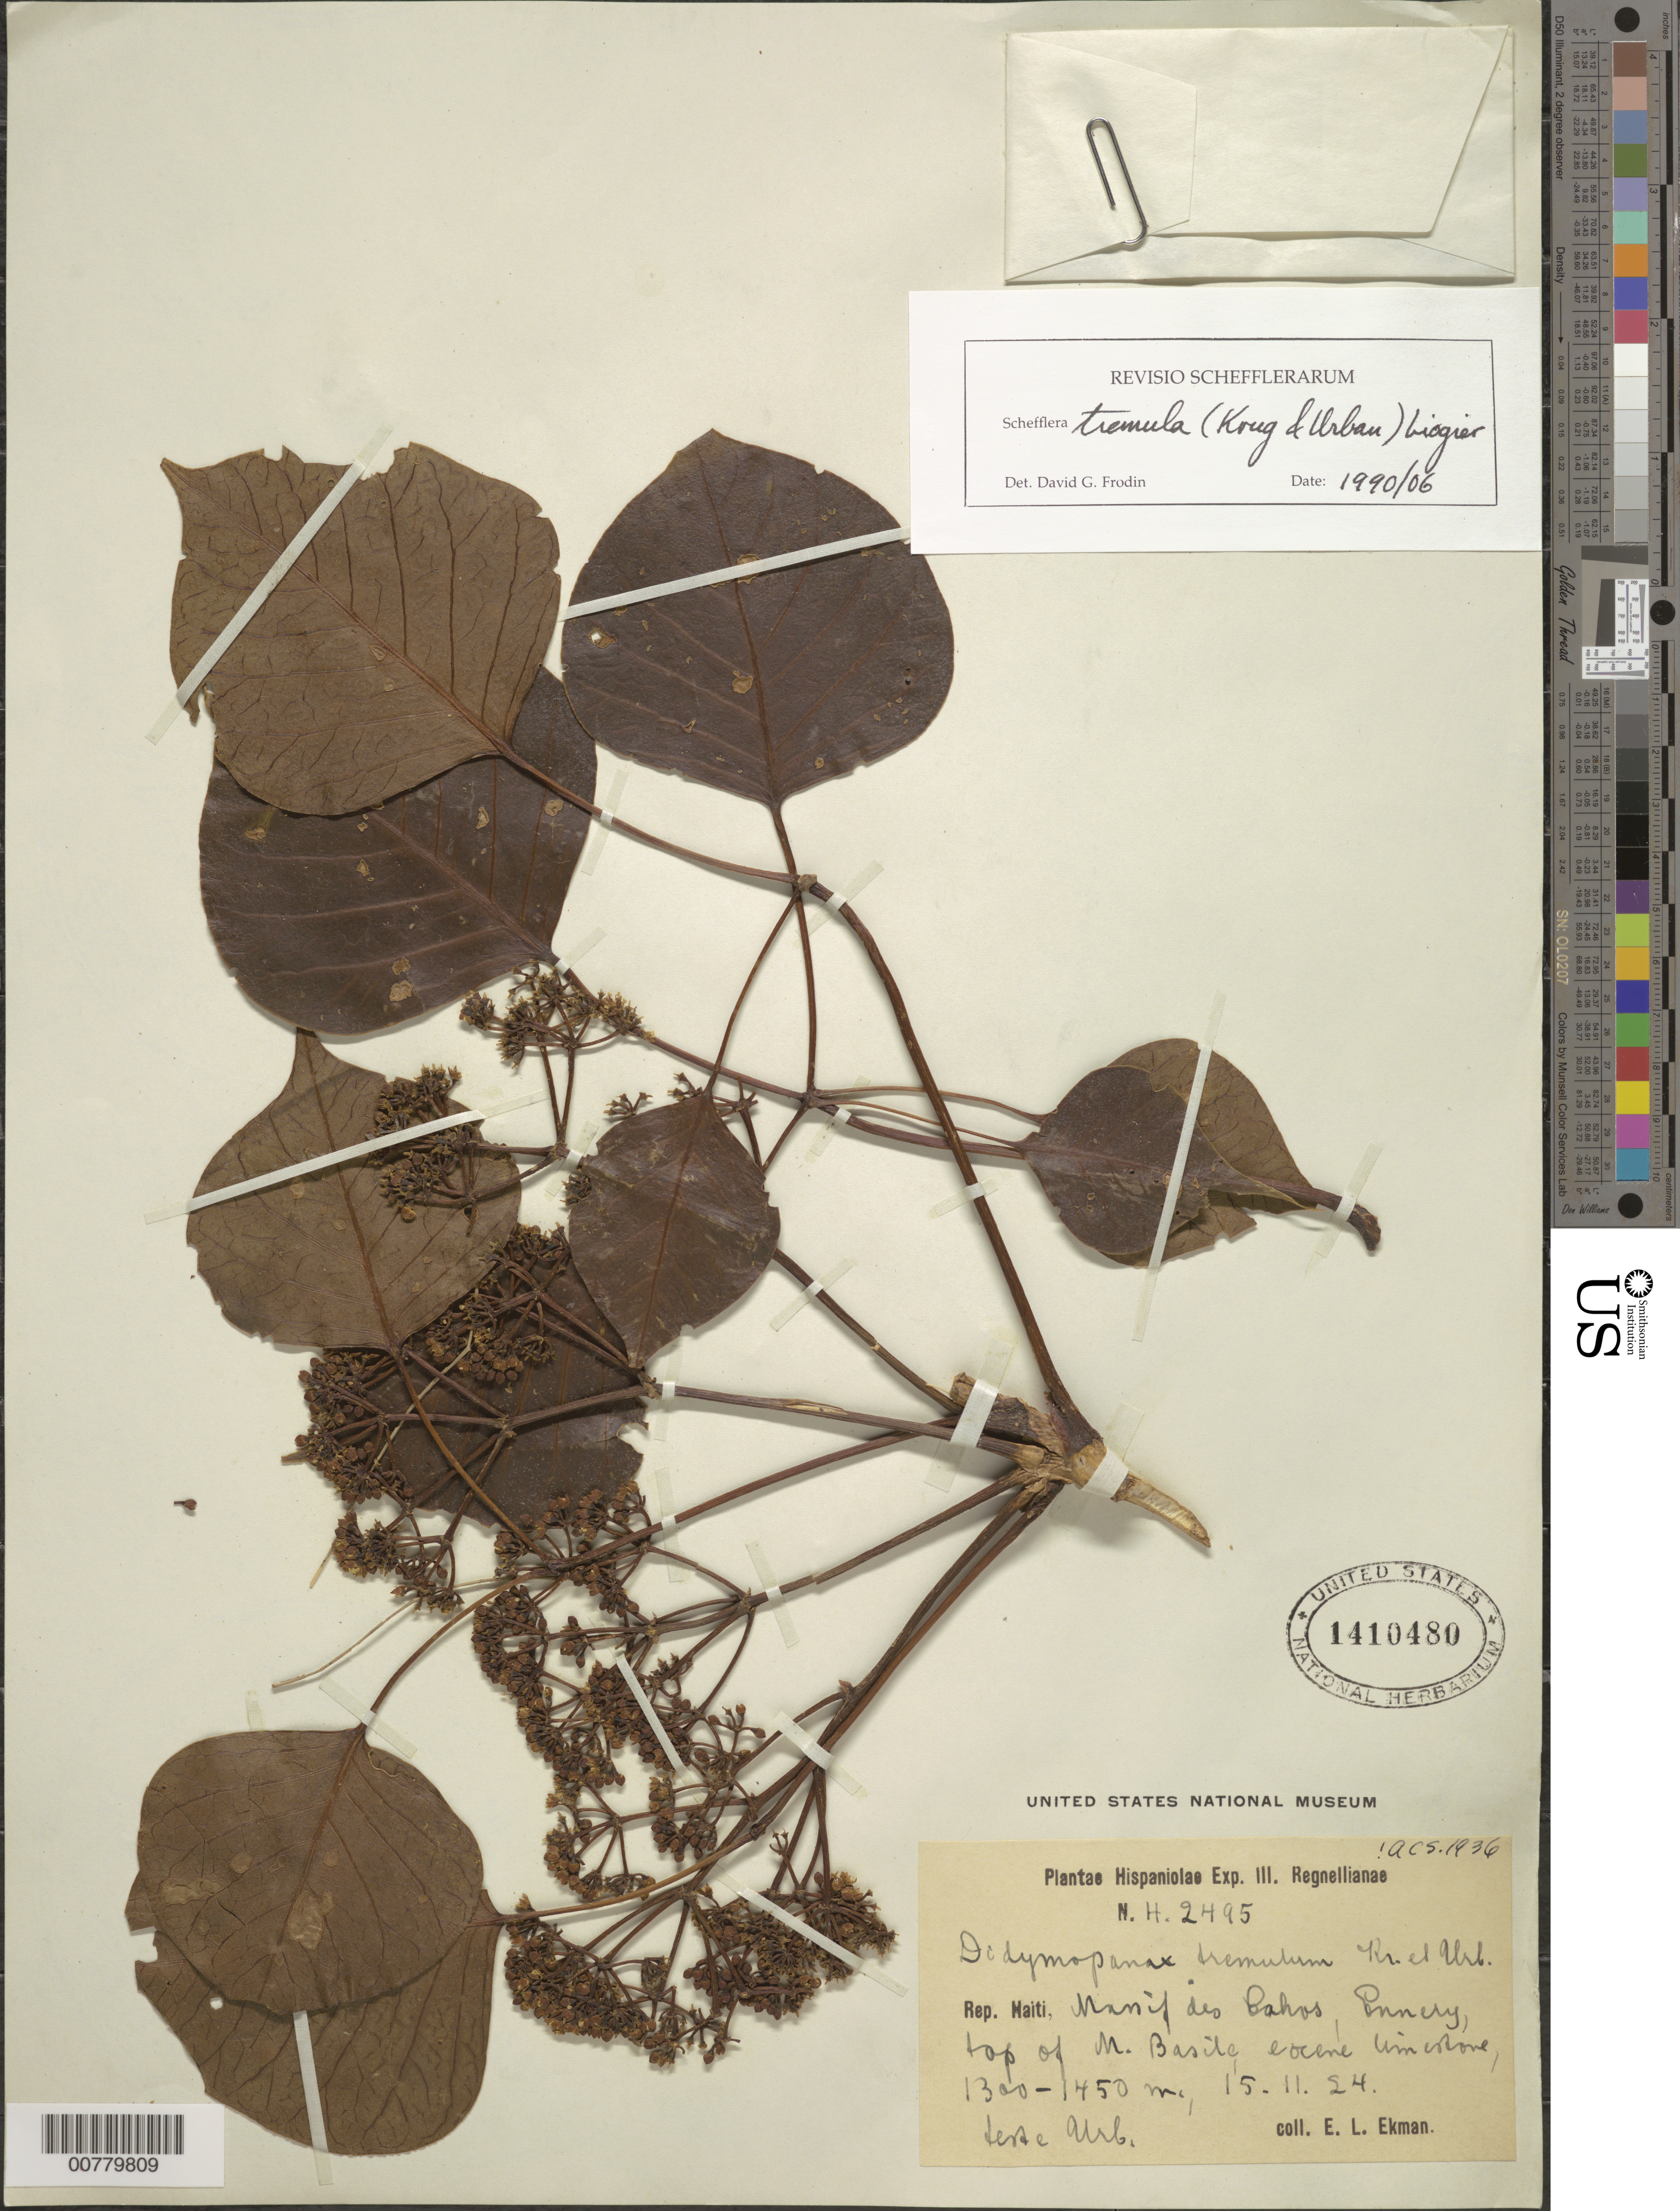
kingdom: Plantae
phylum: Tracheophyta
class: Magnoliopsida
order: Apiales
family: Araliaceae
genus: Schefflera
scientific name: Schefflera tremula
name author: (Krug & Urb.) Alain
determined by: Frodin, D. G.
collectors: E. L. Ekman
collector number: H 2495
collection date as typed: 15 Nov 1924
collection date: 1924-11-15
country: Haiti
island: Hispaniola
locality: Massif des cahos, Ennery, top of M. Basile.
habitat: Eocene limestone.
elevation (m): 1300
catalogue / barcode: US 1410480